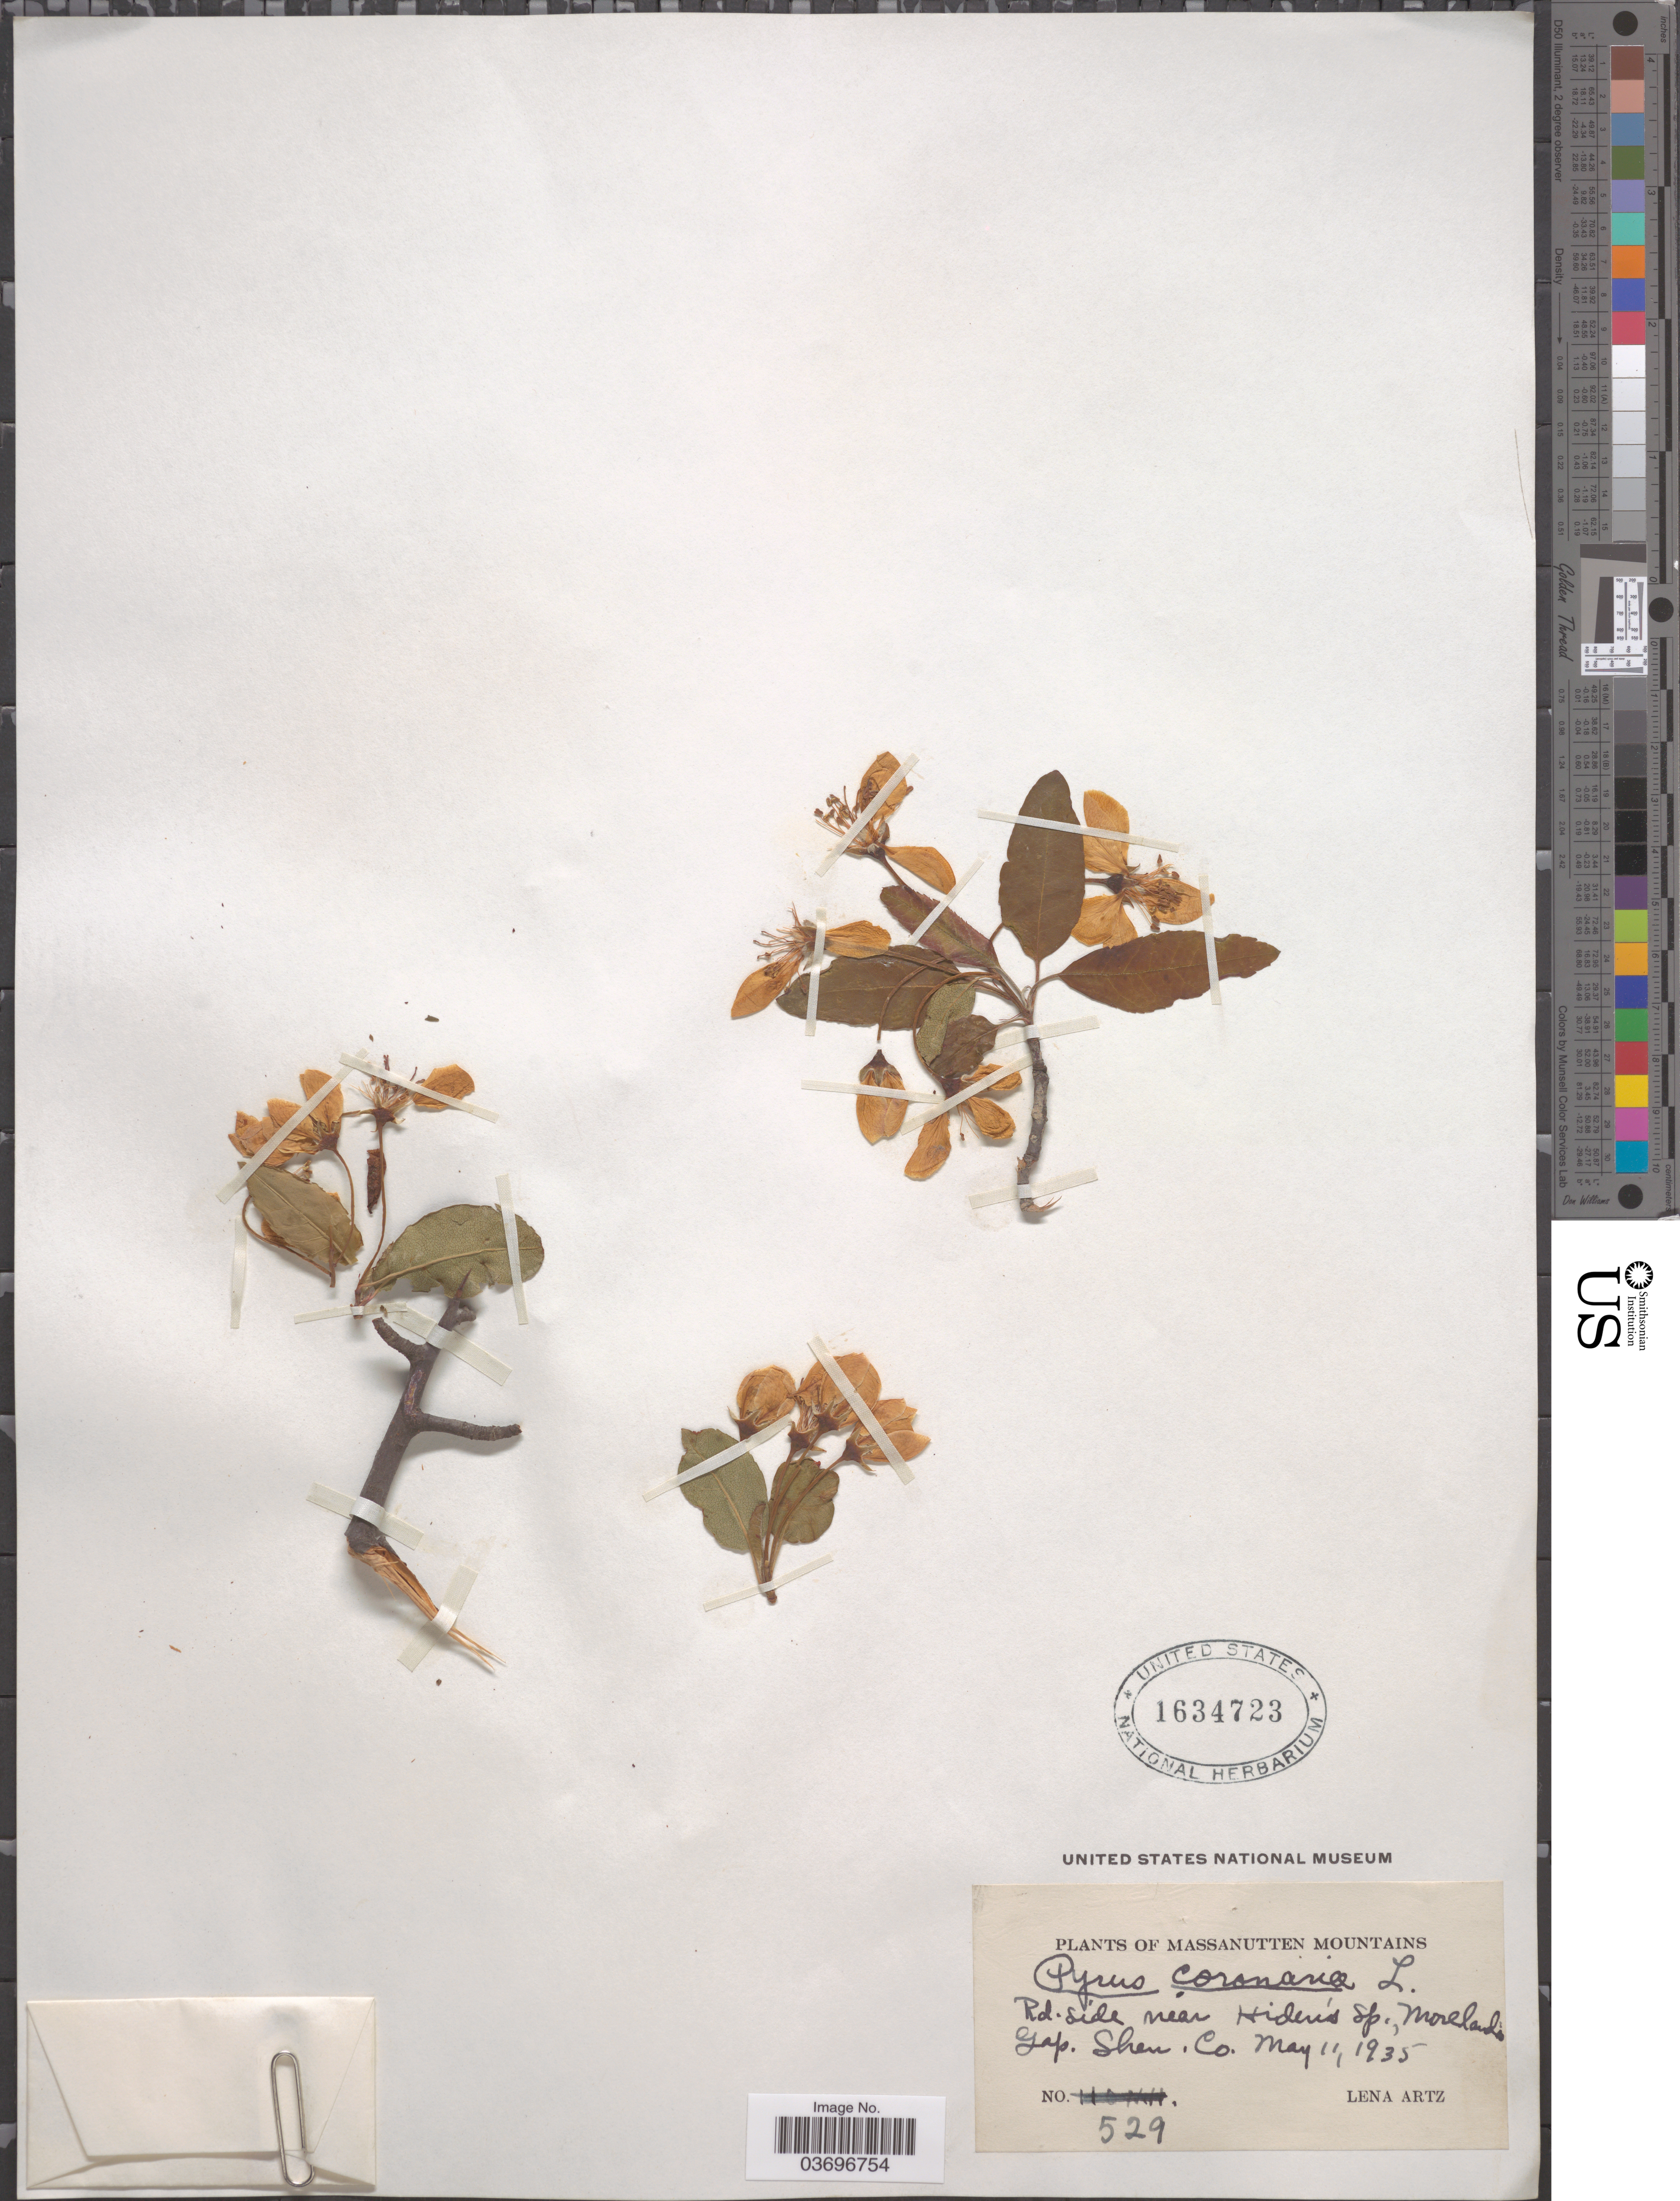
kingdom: Plantae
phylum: Tracheophyta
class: Magnoliopsida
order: Rosales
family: Rosaceae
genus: Malus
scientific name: Malus coronaria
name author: (L.) Mill.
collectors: L. Artz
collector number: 529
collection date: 1935-05-11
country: United States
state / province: Virginia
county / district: Shenandoah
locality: Massanutten Mountains. Rd. side near Hiden's Sp., Moreland's Gap. Shen Co.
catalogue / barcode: US 1634723